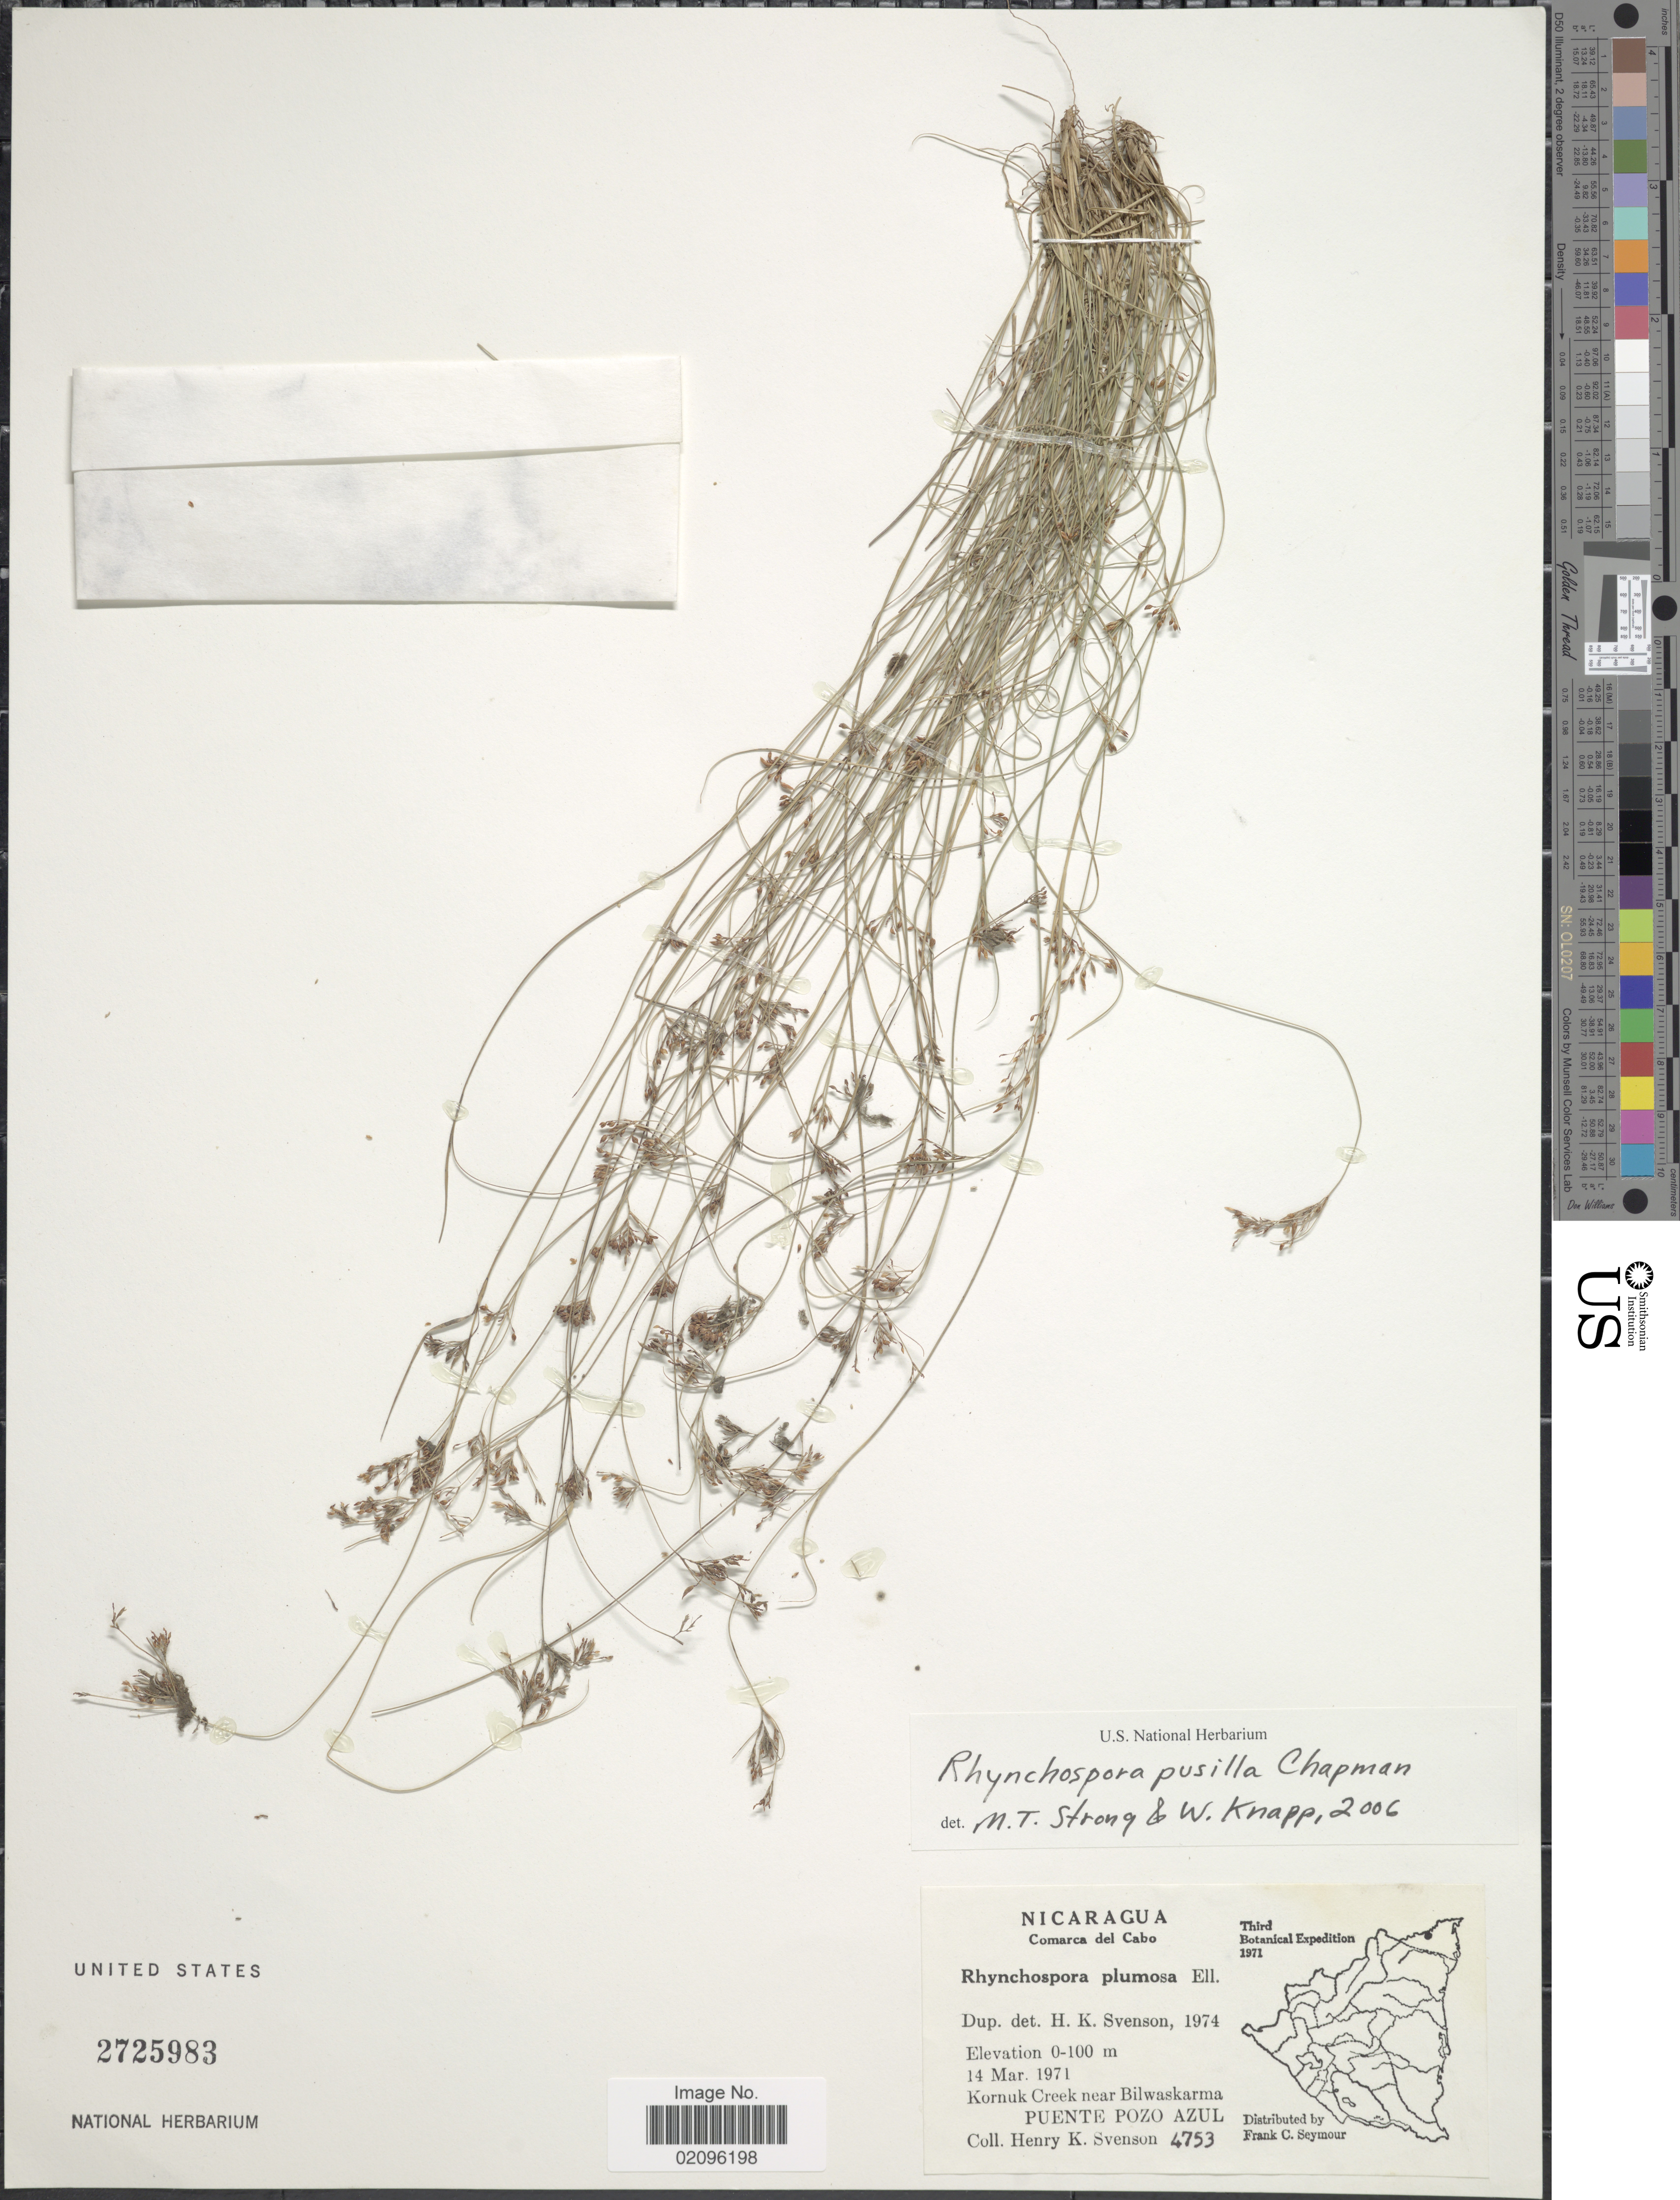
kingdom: Plantae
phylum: Tracheophyta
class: Liliopsida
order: Poales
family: Cyperaceae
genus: Rhynchospora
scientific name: Rhynchospora intermixta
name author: C. Wright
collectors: H. Svenson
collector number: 4753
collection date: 1971-03-14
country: Nicaragua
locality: Comarca del Cabo, Kornuk Creek near Bilwaskarma, Puente Pozo Azul.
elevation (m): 0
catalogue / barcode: US 2725983